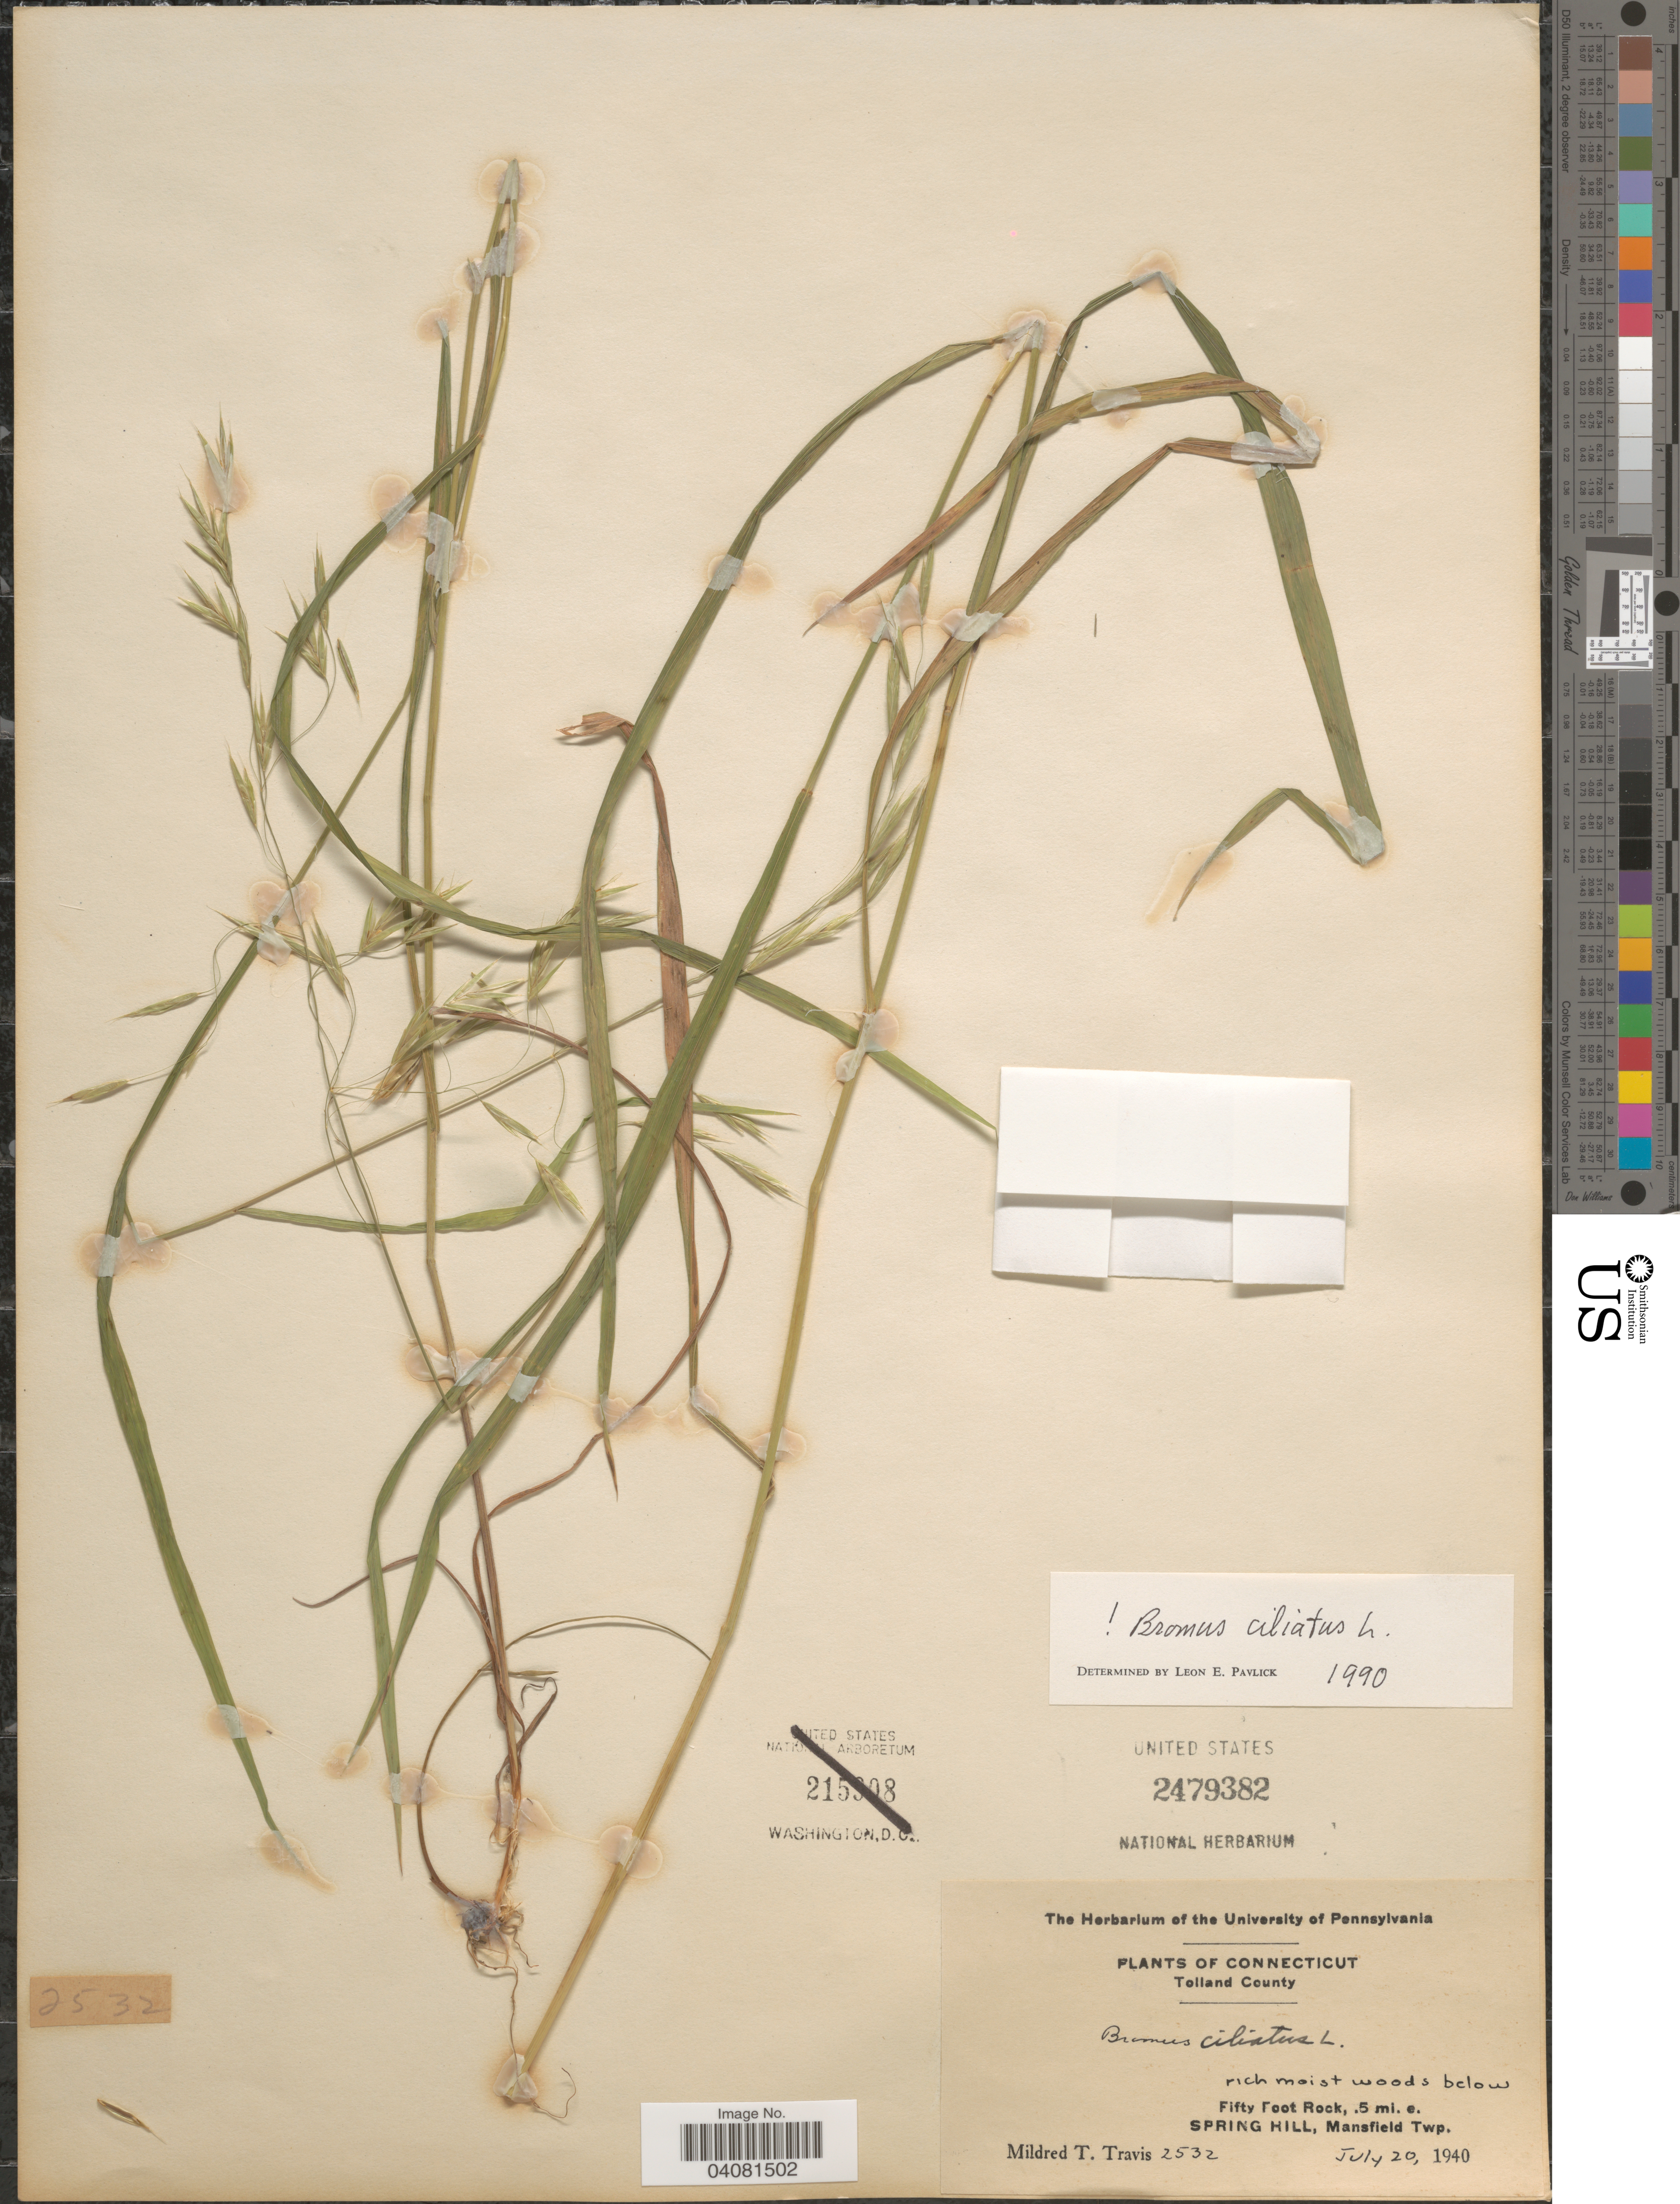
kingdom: Plantae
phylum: Tracheophyta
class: Liliopsida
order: Poales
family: Poaceae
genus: Bromus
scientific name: Bromus ciliatus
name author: L.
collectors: M. Travis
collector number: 2532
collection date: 1940-07-20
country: United States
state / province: Connecticut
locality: Tolland County. Rich moist woods below Fifty Foot Rock, .5 mi. e. Spring Hill, Mansfield Twp.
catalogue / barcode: US 2479382